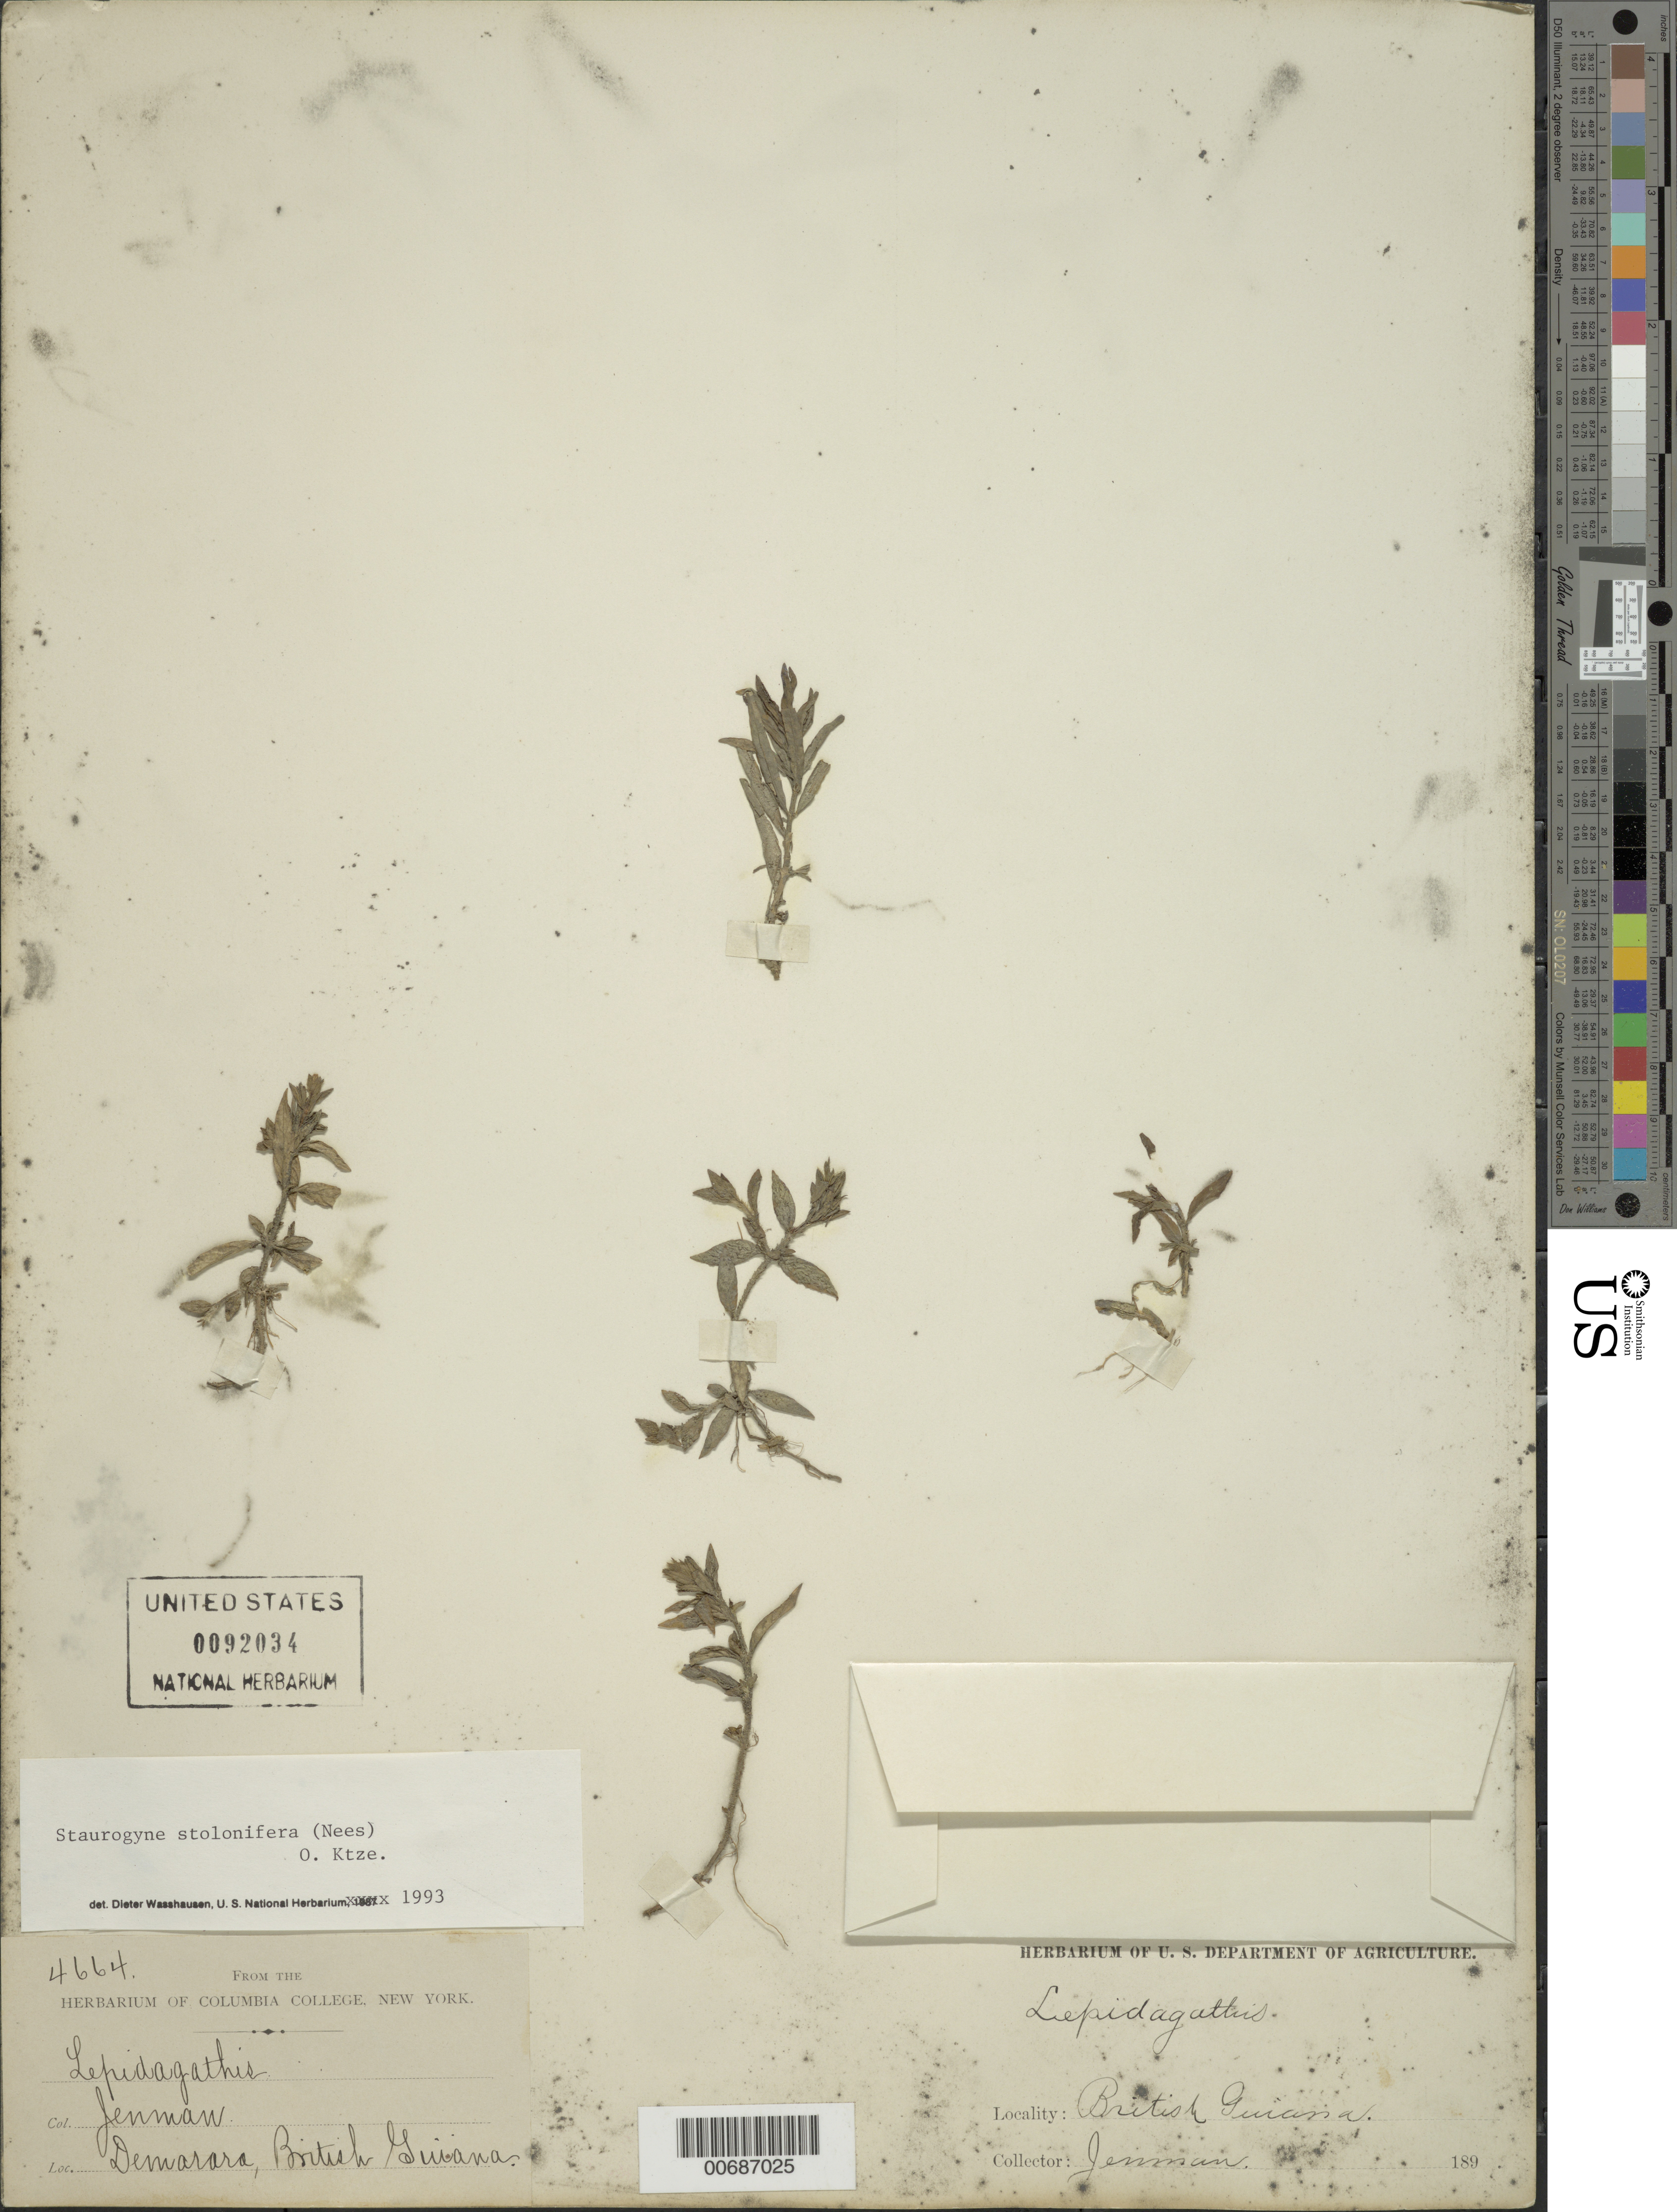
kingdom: Plantae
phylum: Tracheophyta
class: Magnoliopsida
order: Lamiales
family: Acanthaceae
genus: Staurogyne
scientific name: Staurogyne stolonifera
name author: (Nees) Kuntze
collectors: -. Jenman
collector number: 4664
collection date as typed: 189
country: Guyana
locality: Demarara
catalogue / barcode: US 92034